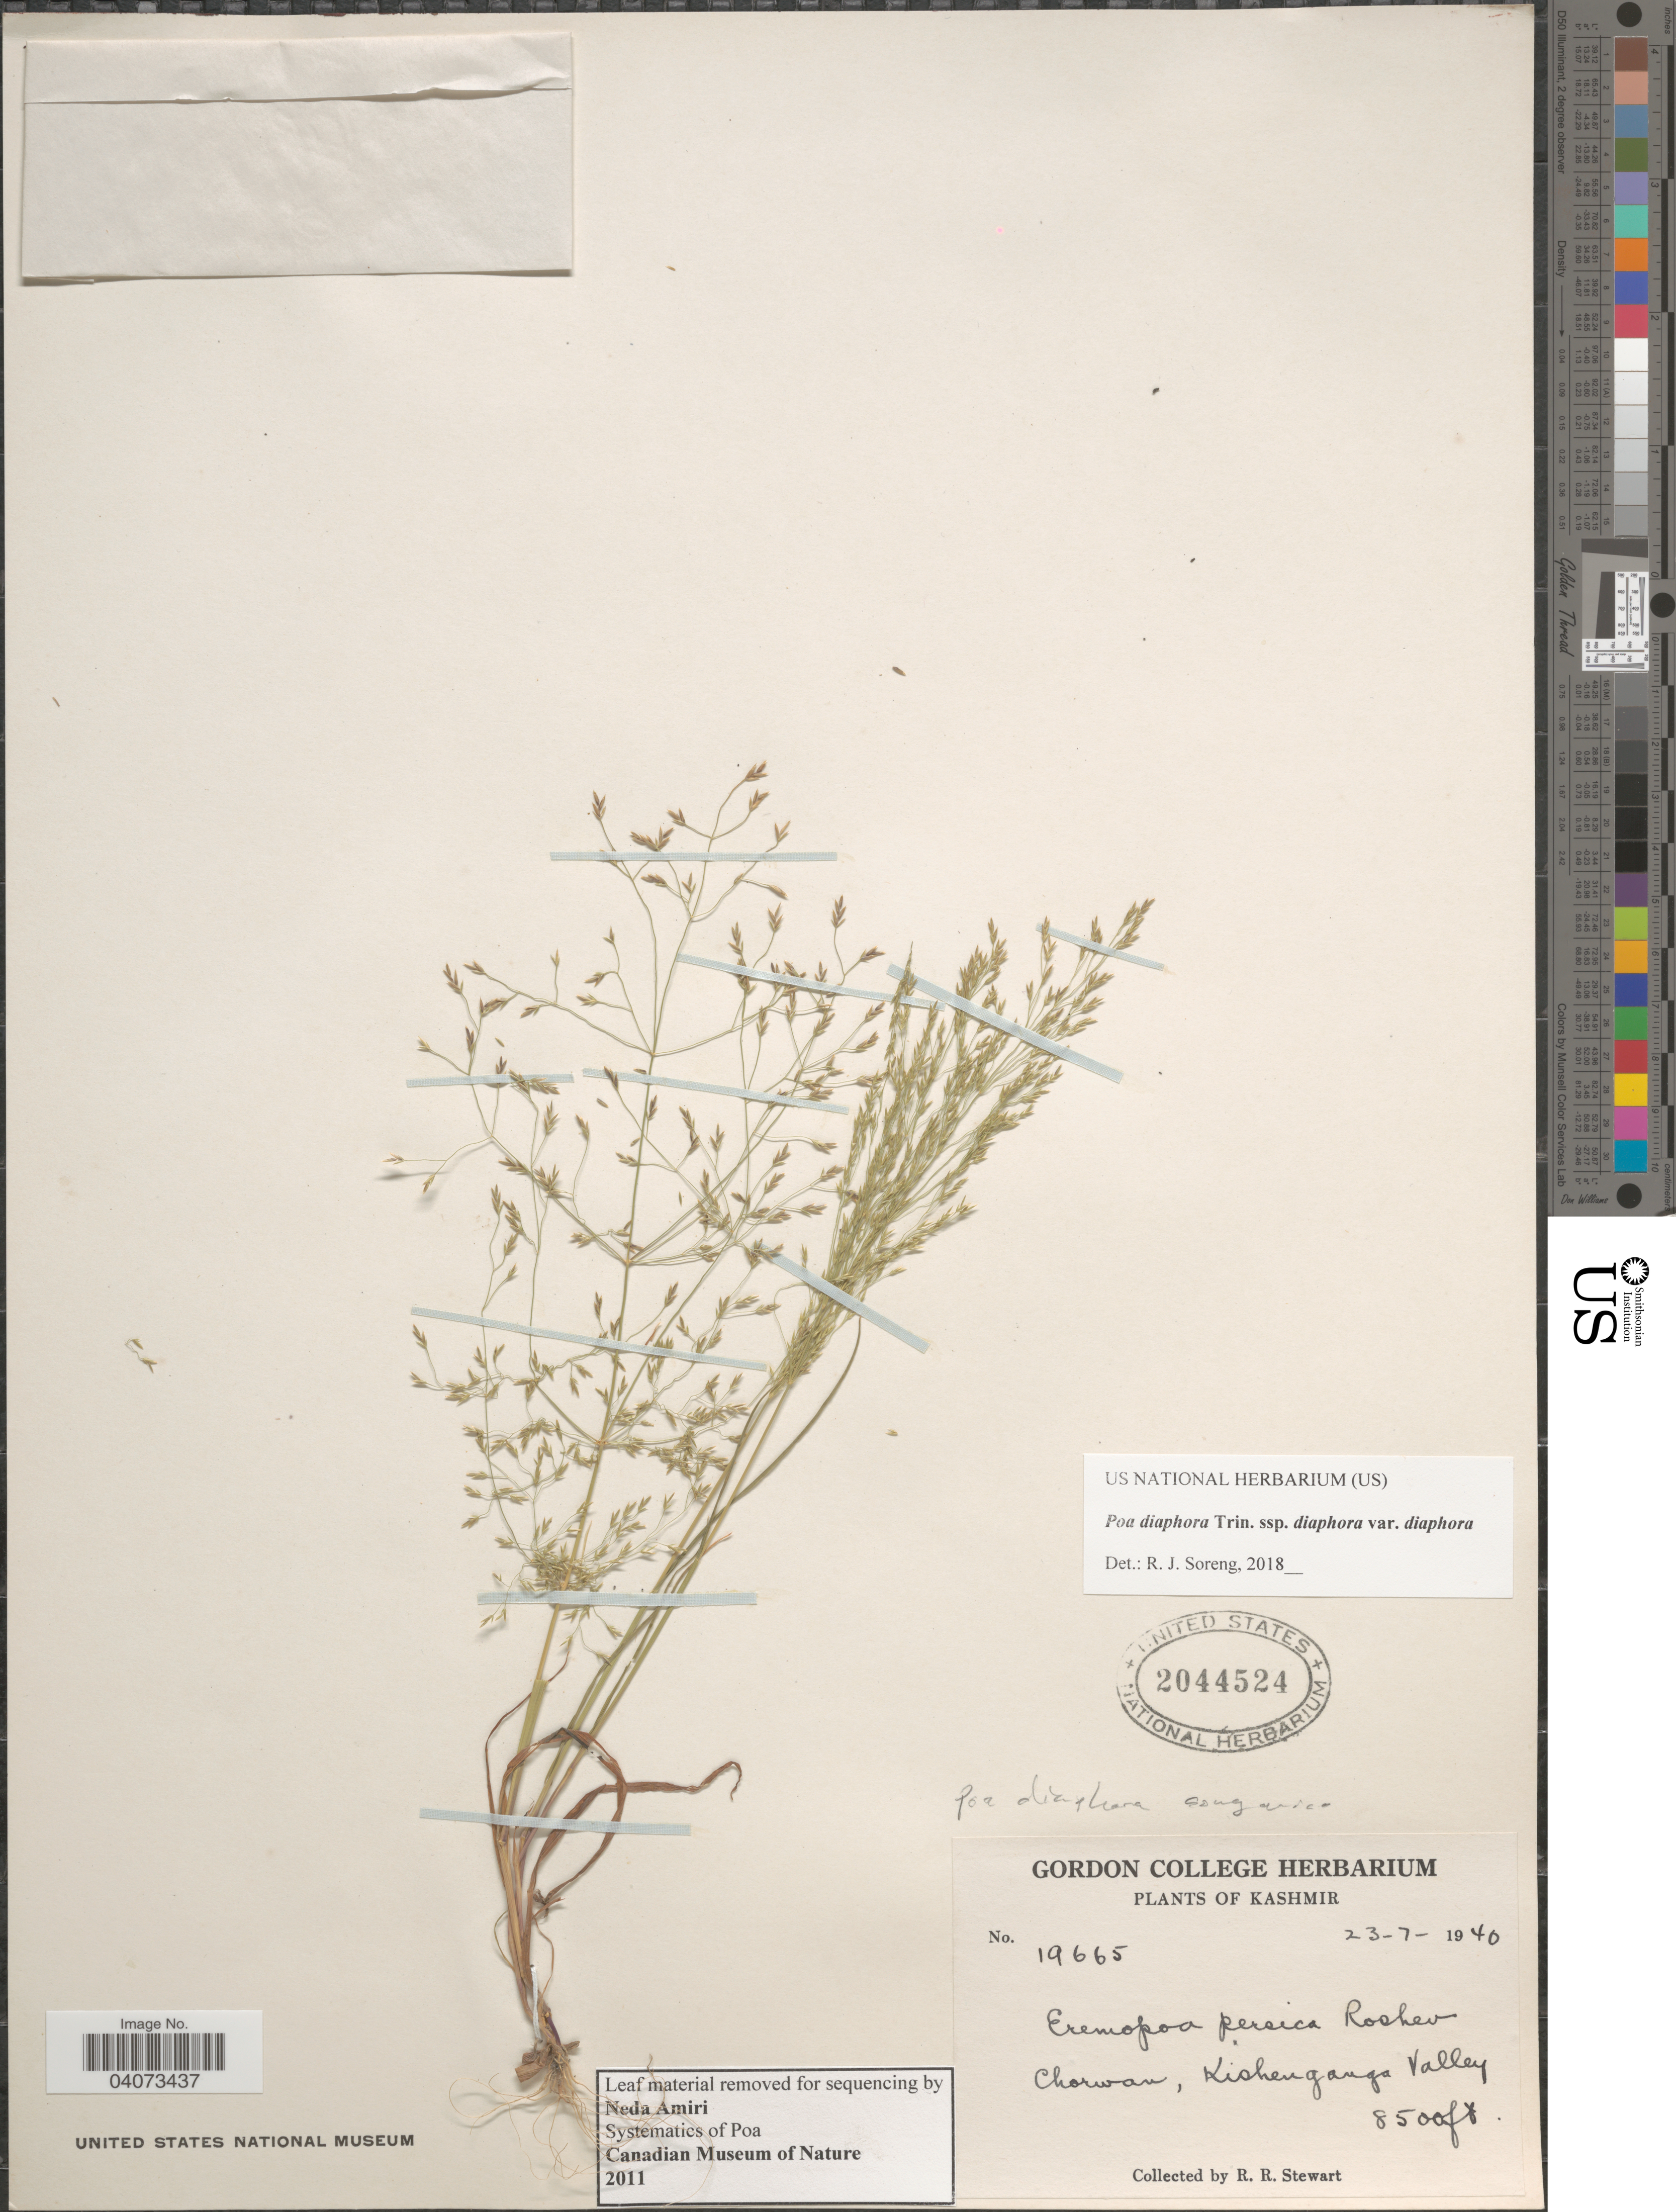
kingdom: Plantae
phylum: Tracheophyta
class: Liliopsida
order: Poales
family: Poaceae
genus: Poa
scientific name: Poa diaphora subsp. diaphora var. diaphora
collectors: R. Stewart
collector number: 19665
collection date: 1940-07-23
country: India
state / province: Jammu and Kashmir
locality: Kashmir. Chorwan, Kishenganga Valley.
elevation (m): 2591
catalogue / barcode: US 2044524